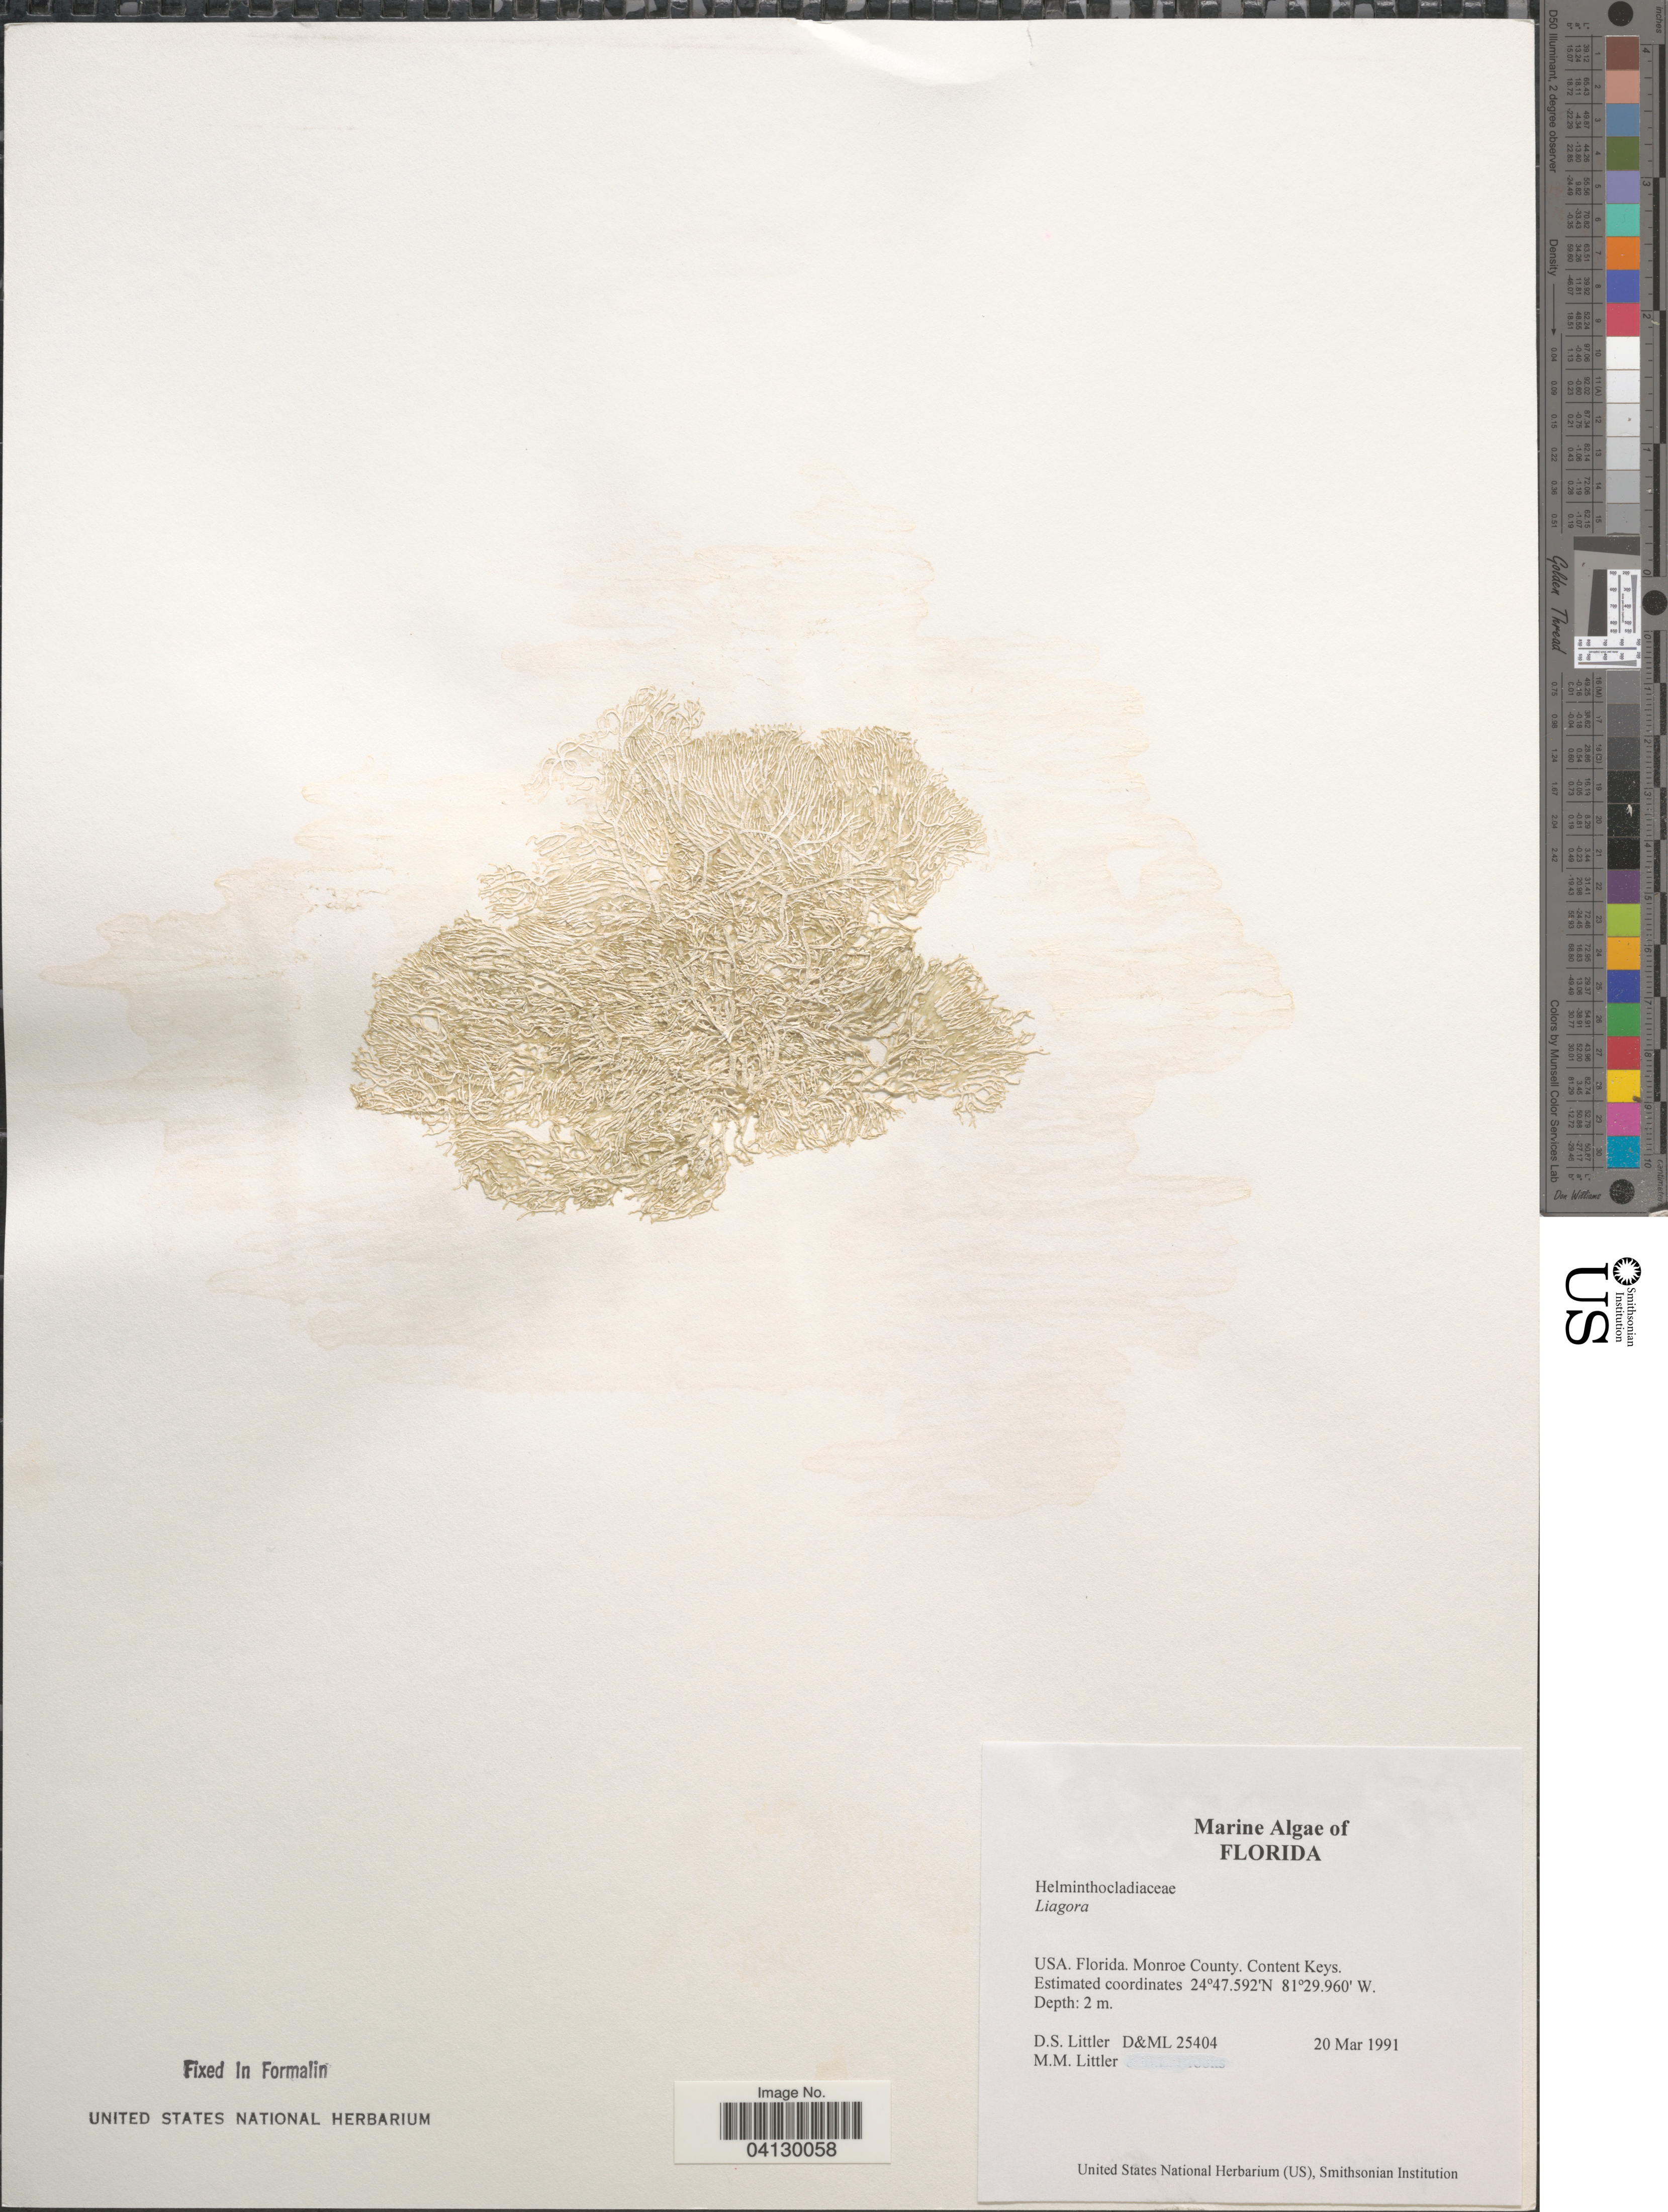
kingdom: Plantae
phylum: Rhodophyta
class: Florideophyceae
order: Nemaliales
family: Liagoraceae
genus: Liagora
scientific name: Liagora sp.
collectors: D. S. Littler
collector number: D&ML 25404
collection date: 1991-03-20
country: United States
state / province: Florida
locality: Monroe County. Content Keys.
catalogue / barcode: US 328831